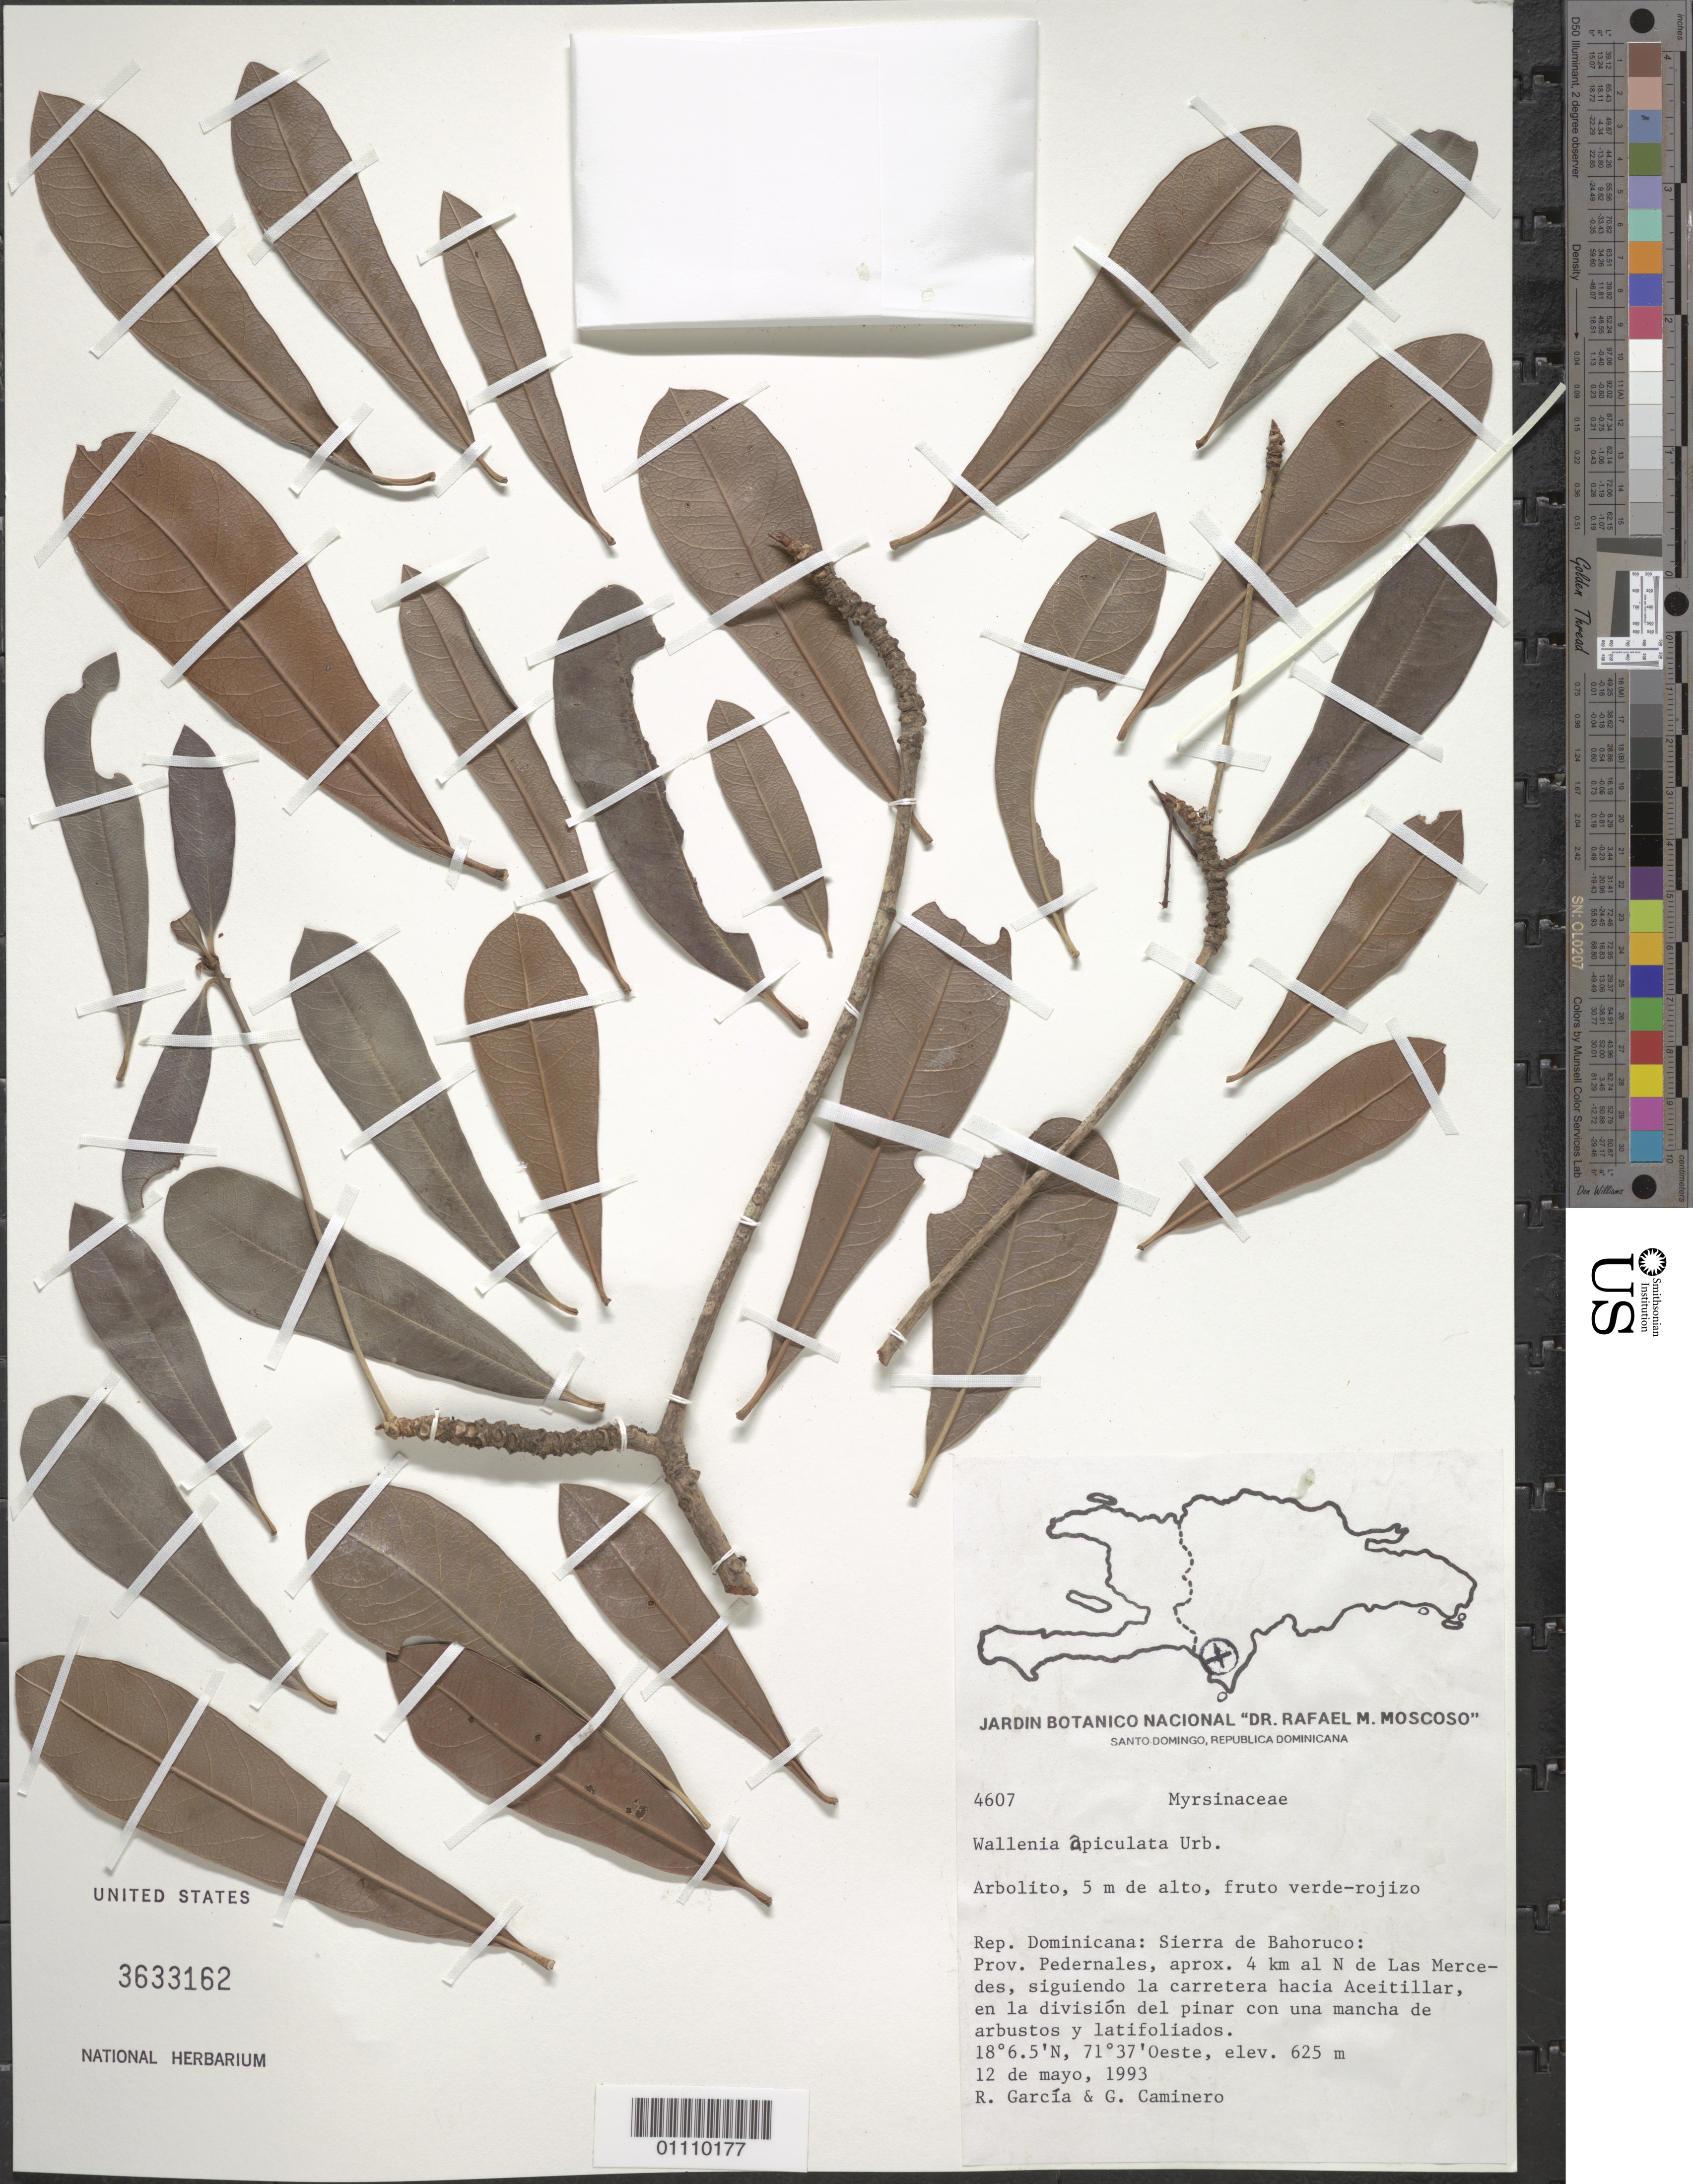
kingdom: Plantae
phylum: Tracheophyta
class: Magnoliopsida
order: Ericales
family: Primulaceae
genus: Wallenia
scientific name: Wallenia apiculata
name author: Urb.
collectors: R. G. García & G. Caminero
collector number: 4607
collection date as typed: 12 May 1993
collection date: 1993-05-12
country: Dominican Republic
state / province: Pedernales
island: Hispaniola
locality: Sierra de Bahoruco, aprox. 4 km al N de Las Mercedes, siguiendo la carretera hacia Aceitillar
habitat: En la división del pinar con una mancha de arbustos y latifoliados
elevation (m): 625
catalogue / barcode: US 3633162